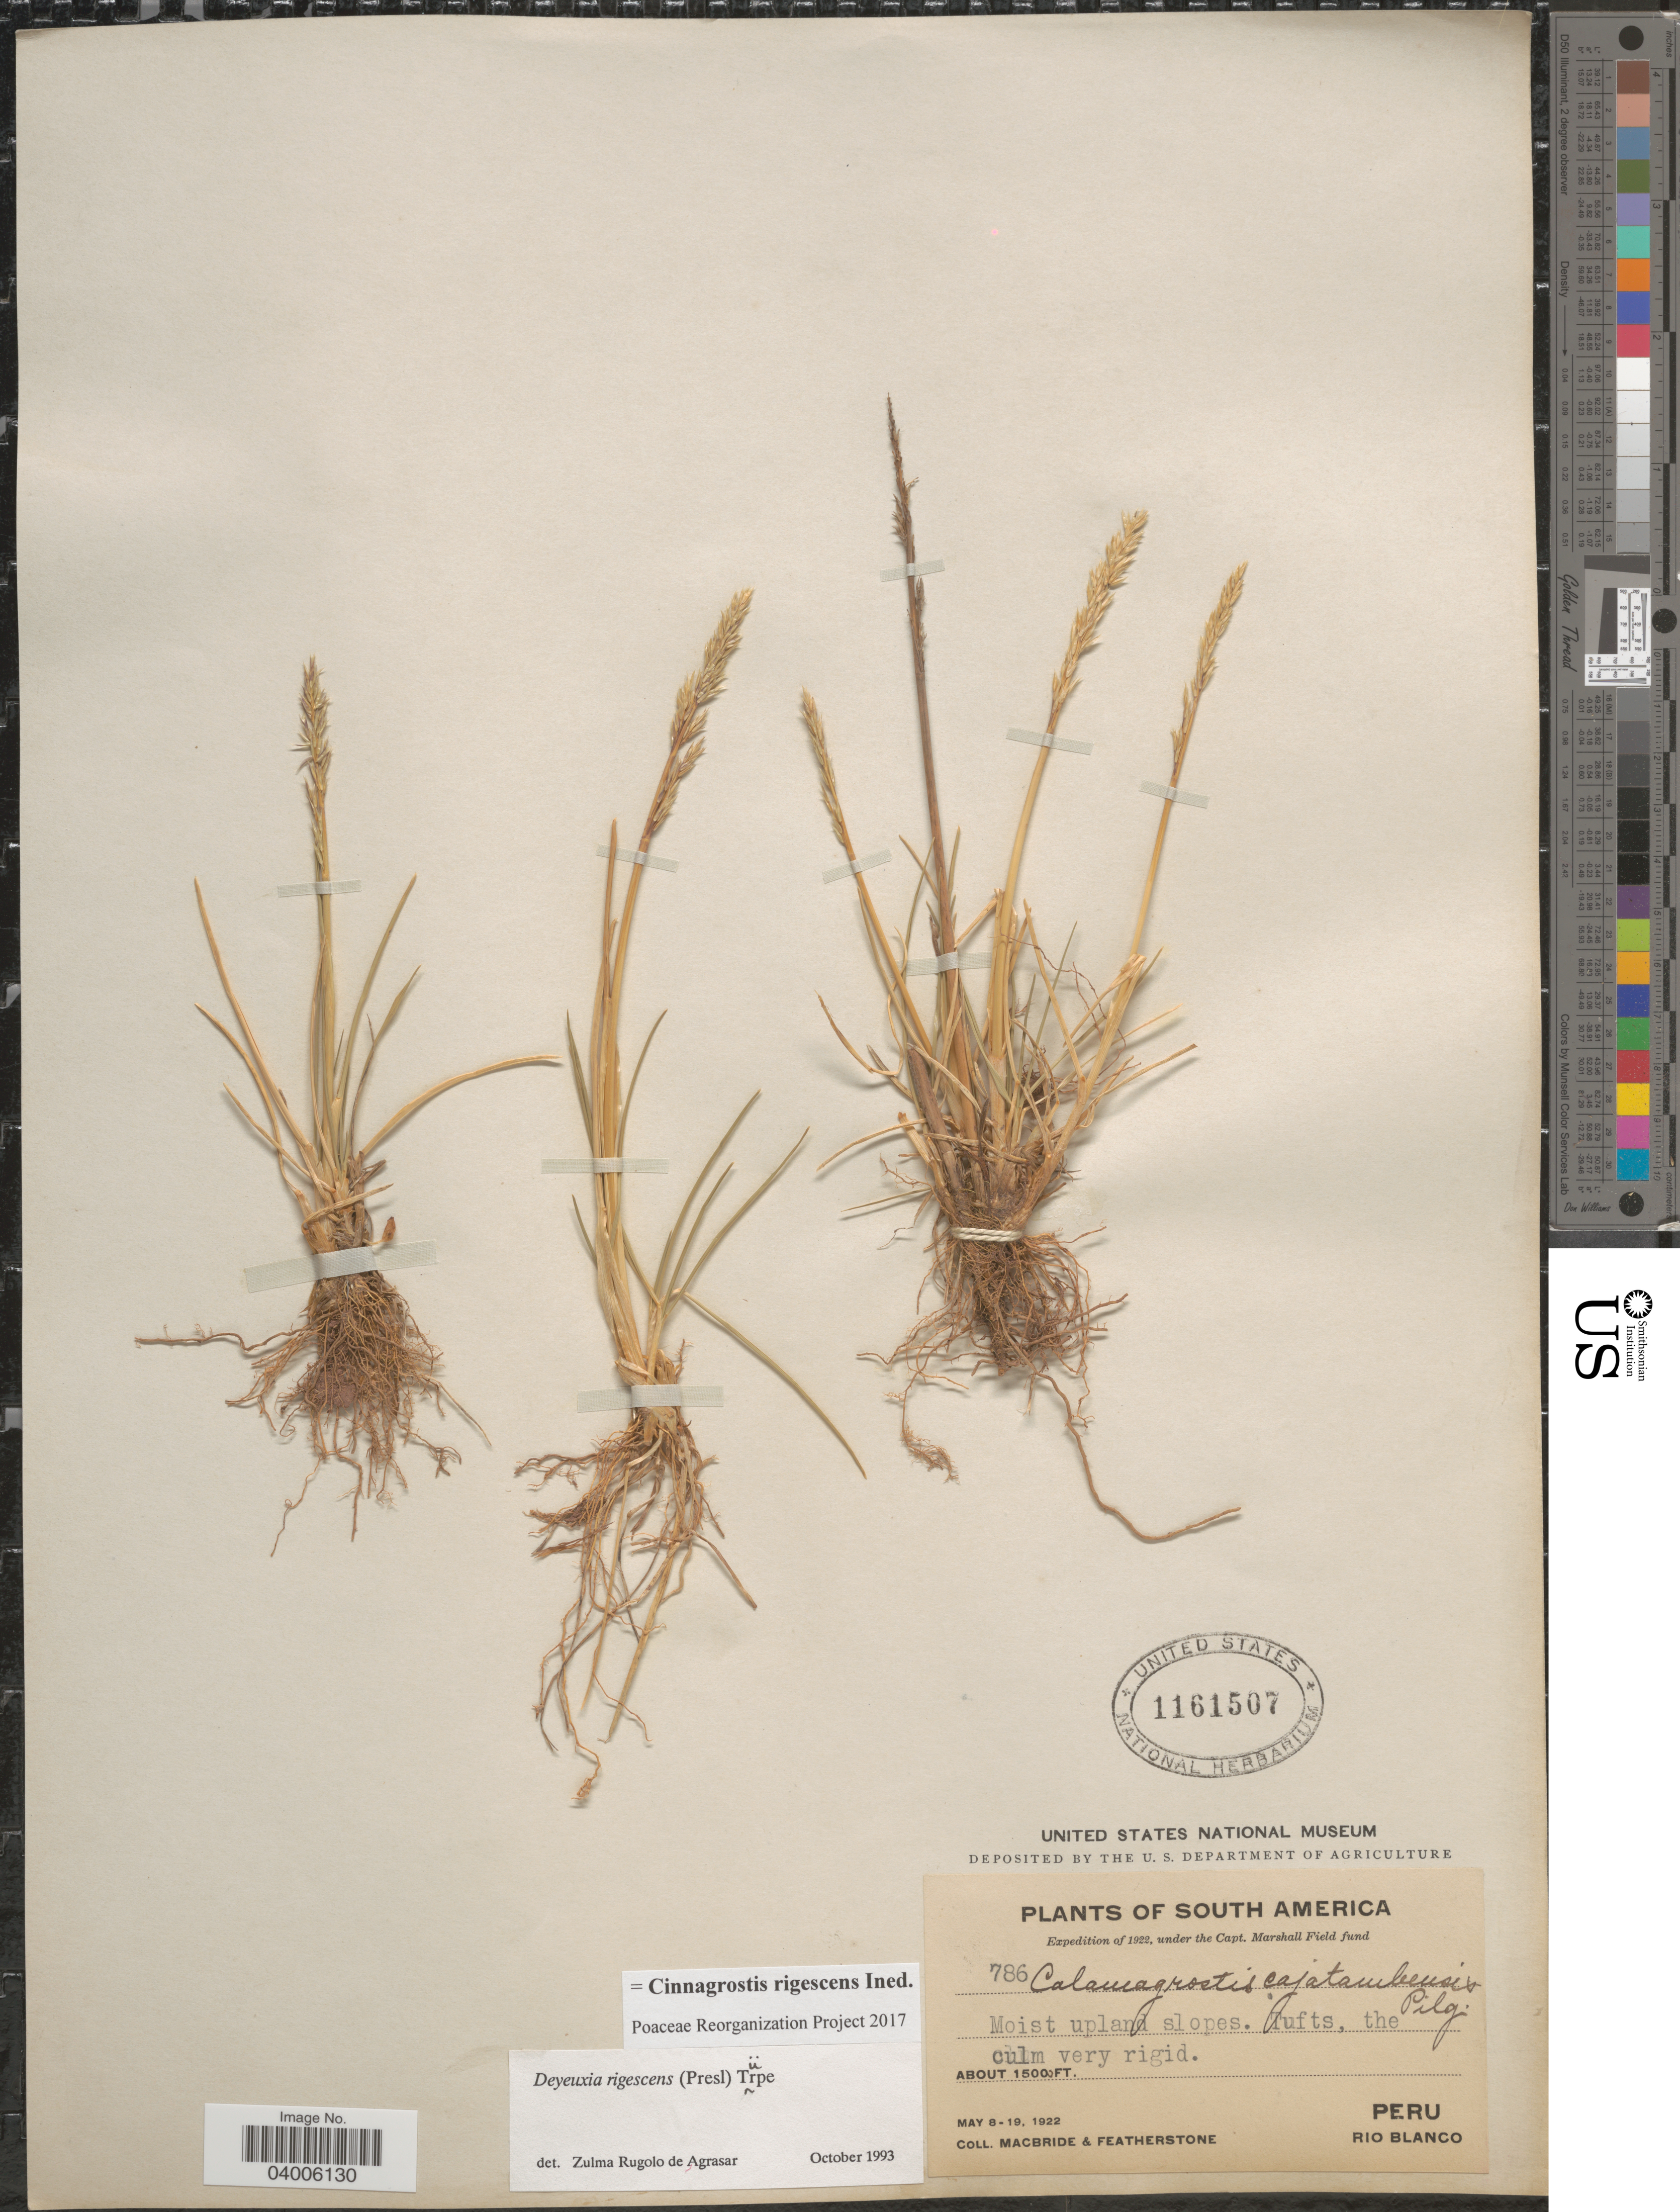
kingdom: Plantae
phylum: Tracheophyta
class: Liliopsida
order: Poales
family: Poaceae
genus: Cinnagrostis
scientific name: Cinnagrostis rigescens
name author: (J. Presl) P.M. Peterson et al.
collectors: Macbride, -- & -. Featherstone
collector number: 786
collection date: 1922-05-08/1922-05-19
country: Peru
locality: Rio Blanco.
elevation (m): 4572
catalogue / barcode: US 1161507